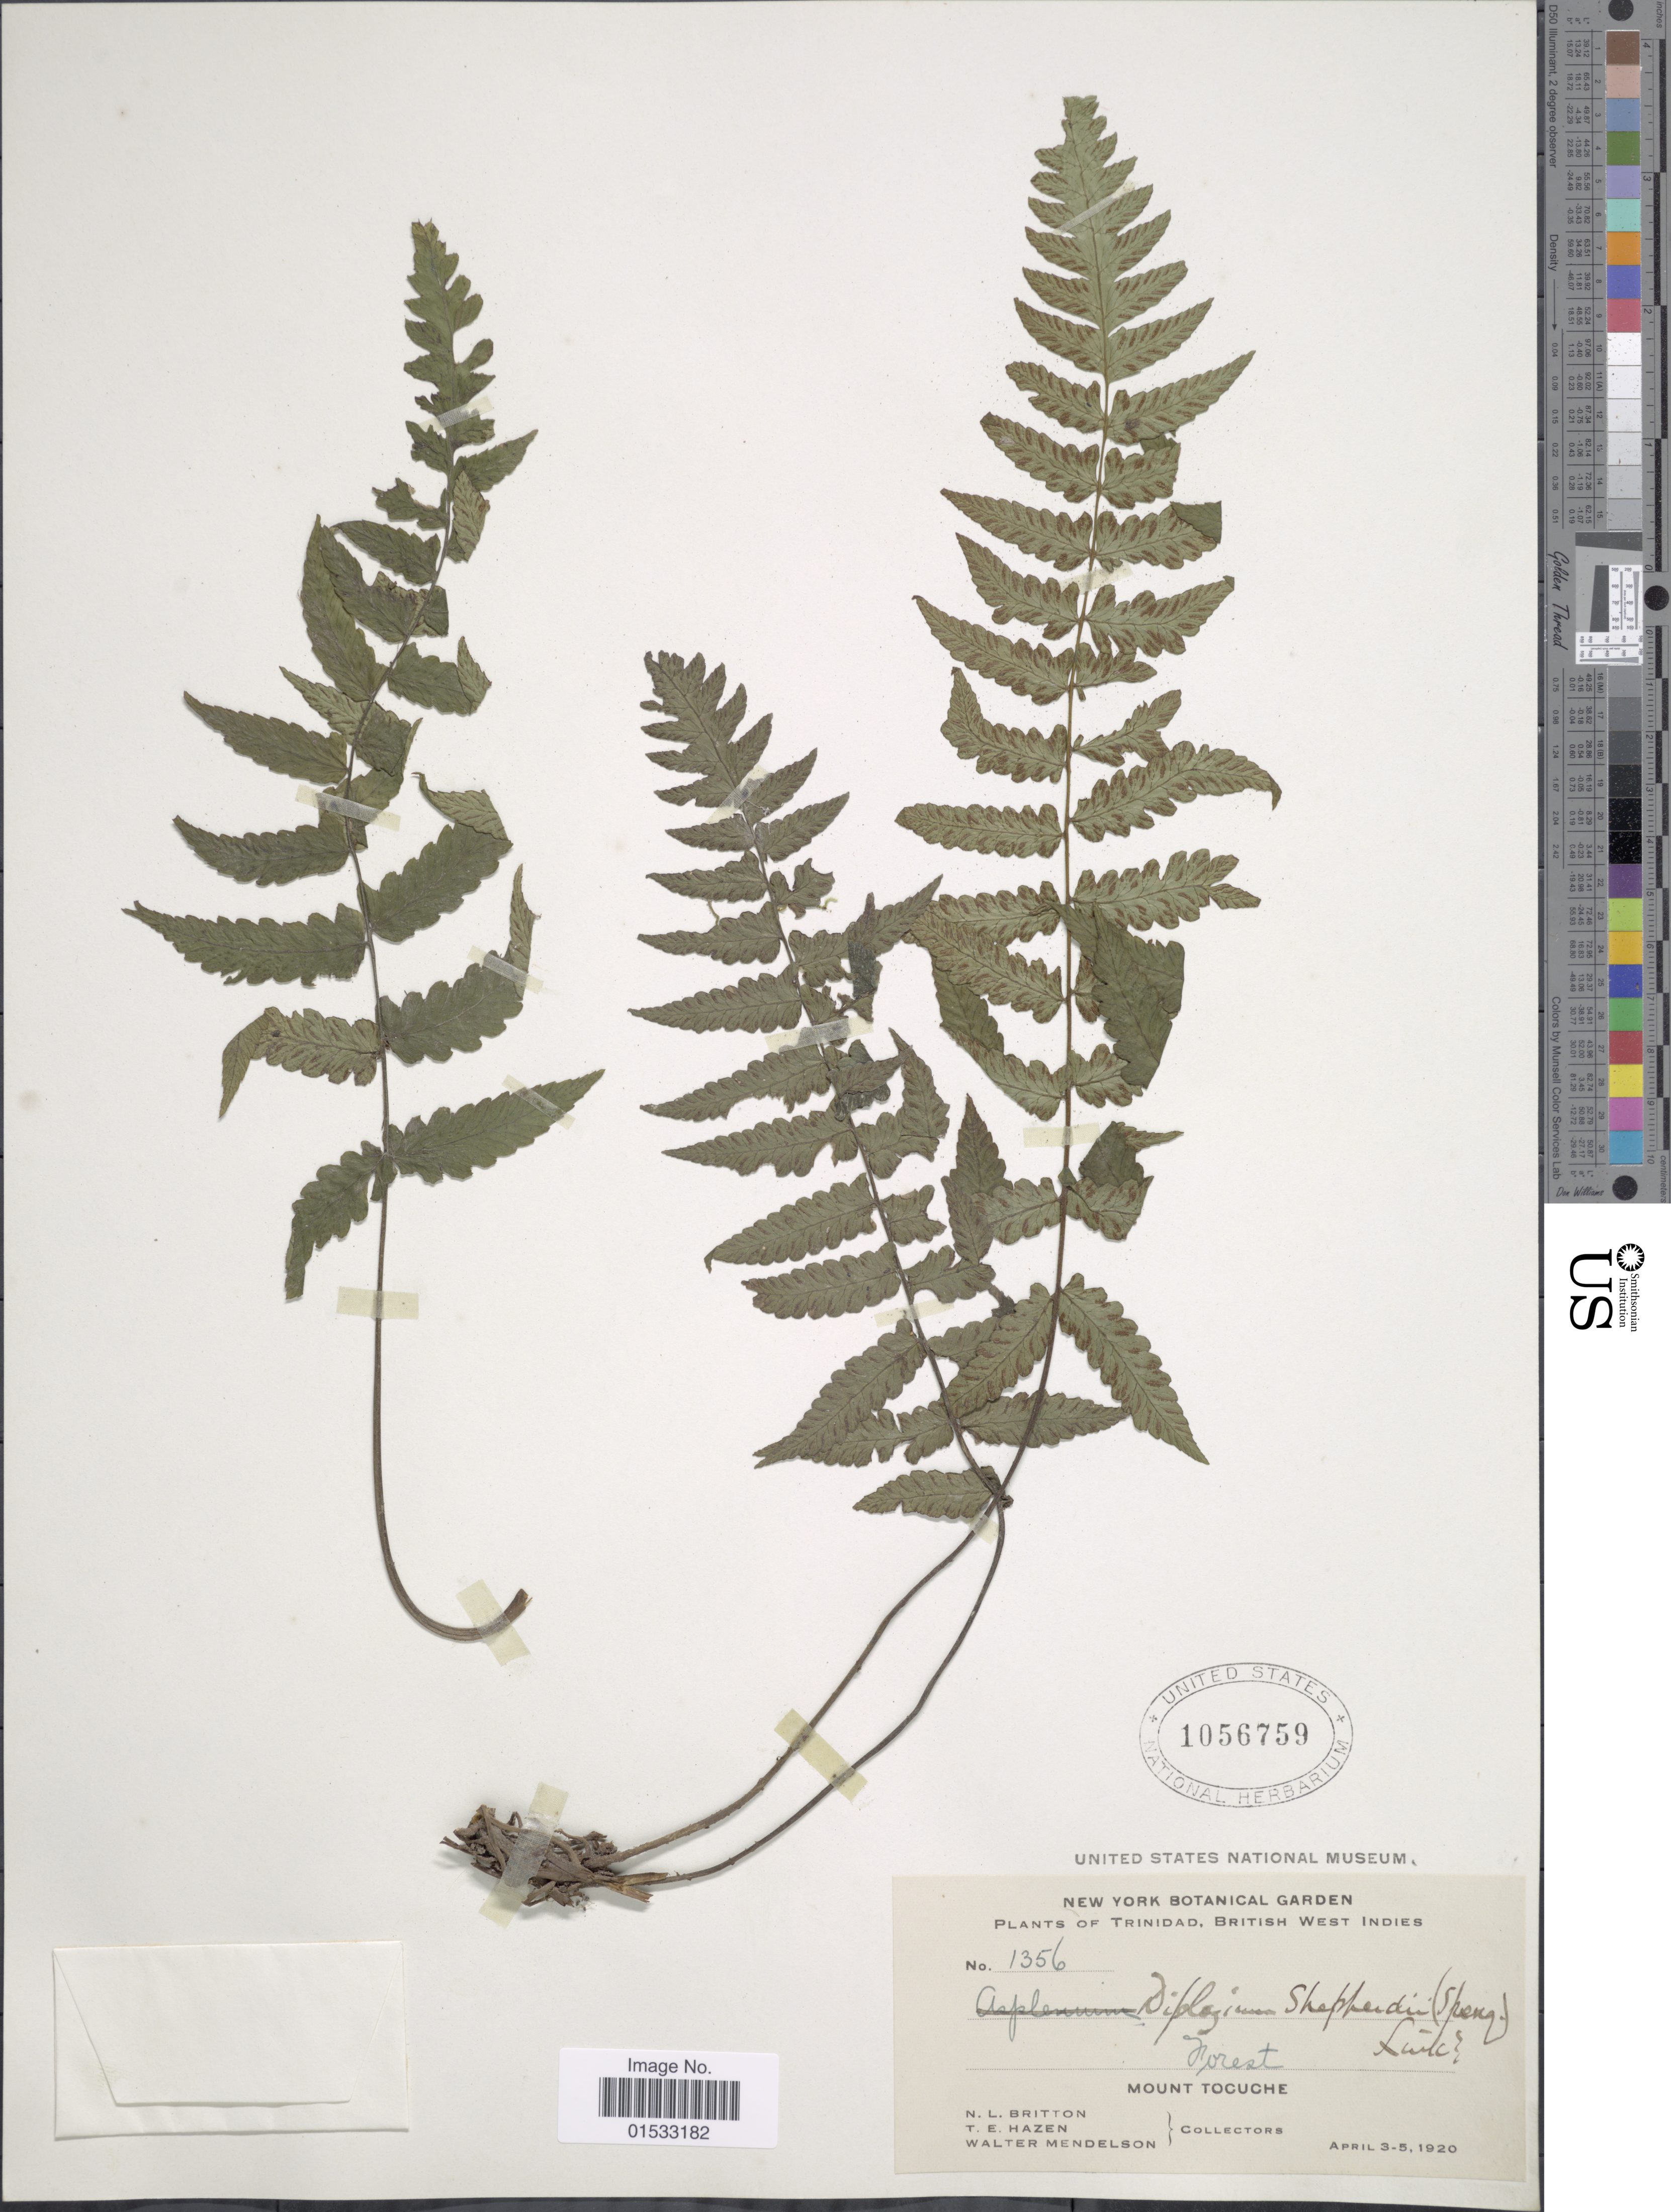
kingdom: Plantae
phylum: Tracheophyta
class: Polypodiopsida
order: Polypodiales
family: Athyriaceae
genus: Diplazium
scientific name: Diplazium trinitense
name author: Domin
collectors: N. Britton, T. E. Hazen & W. Mendelson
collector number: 1356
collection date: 1920-04-03/1920-04-05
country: Trinidad and Tobago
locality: British West Indies, Mount Tocuche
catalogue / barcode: US 1056759